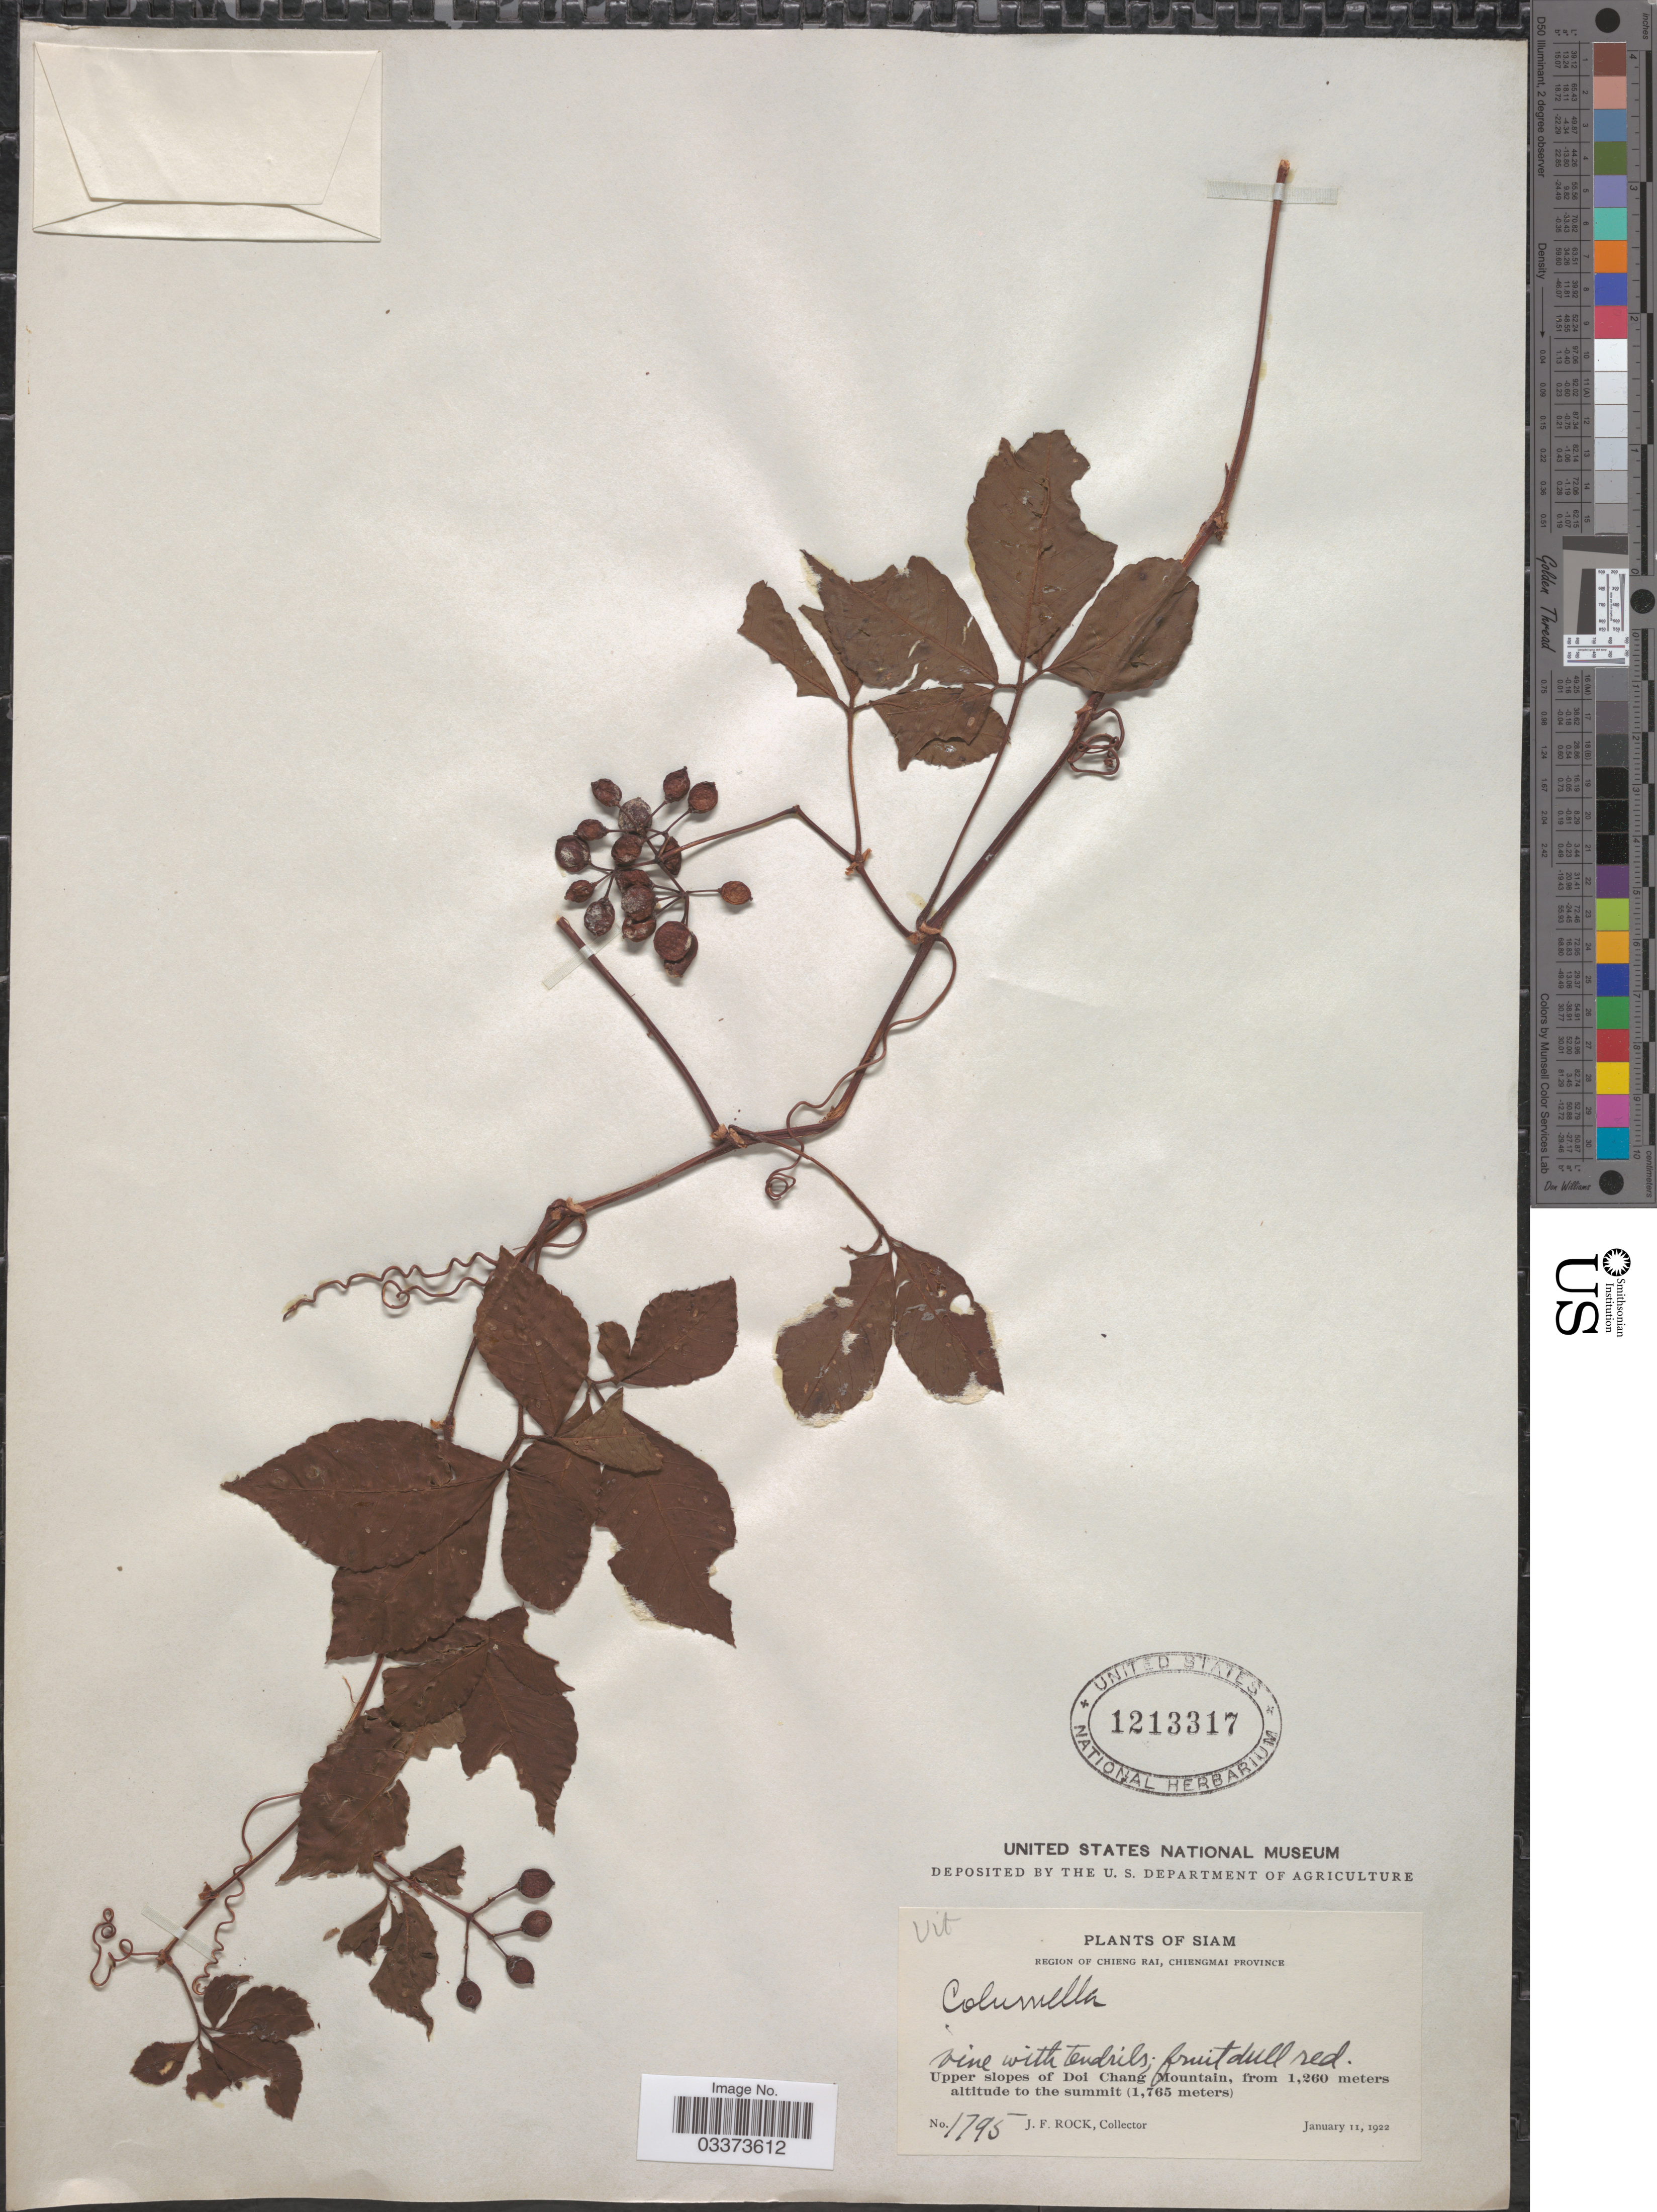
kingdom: Plantae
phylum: Tracheophyta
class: Magnoliopsida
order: Vitales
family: Vitaceae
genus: Cayratia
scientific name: Cayratia sp.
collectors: J. Rock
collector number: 1795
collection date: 1922-01-11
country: Thailand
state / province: Chiang Mai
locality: Region of Chieng Rai, Chiengmai Province. Upper slopes of Doi Chang Mountain, to the summit.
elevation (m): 1260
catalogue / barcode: US 1213317